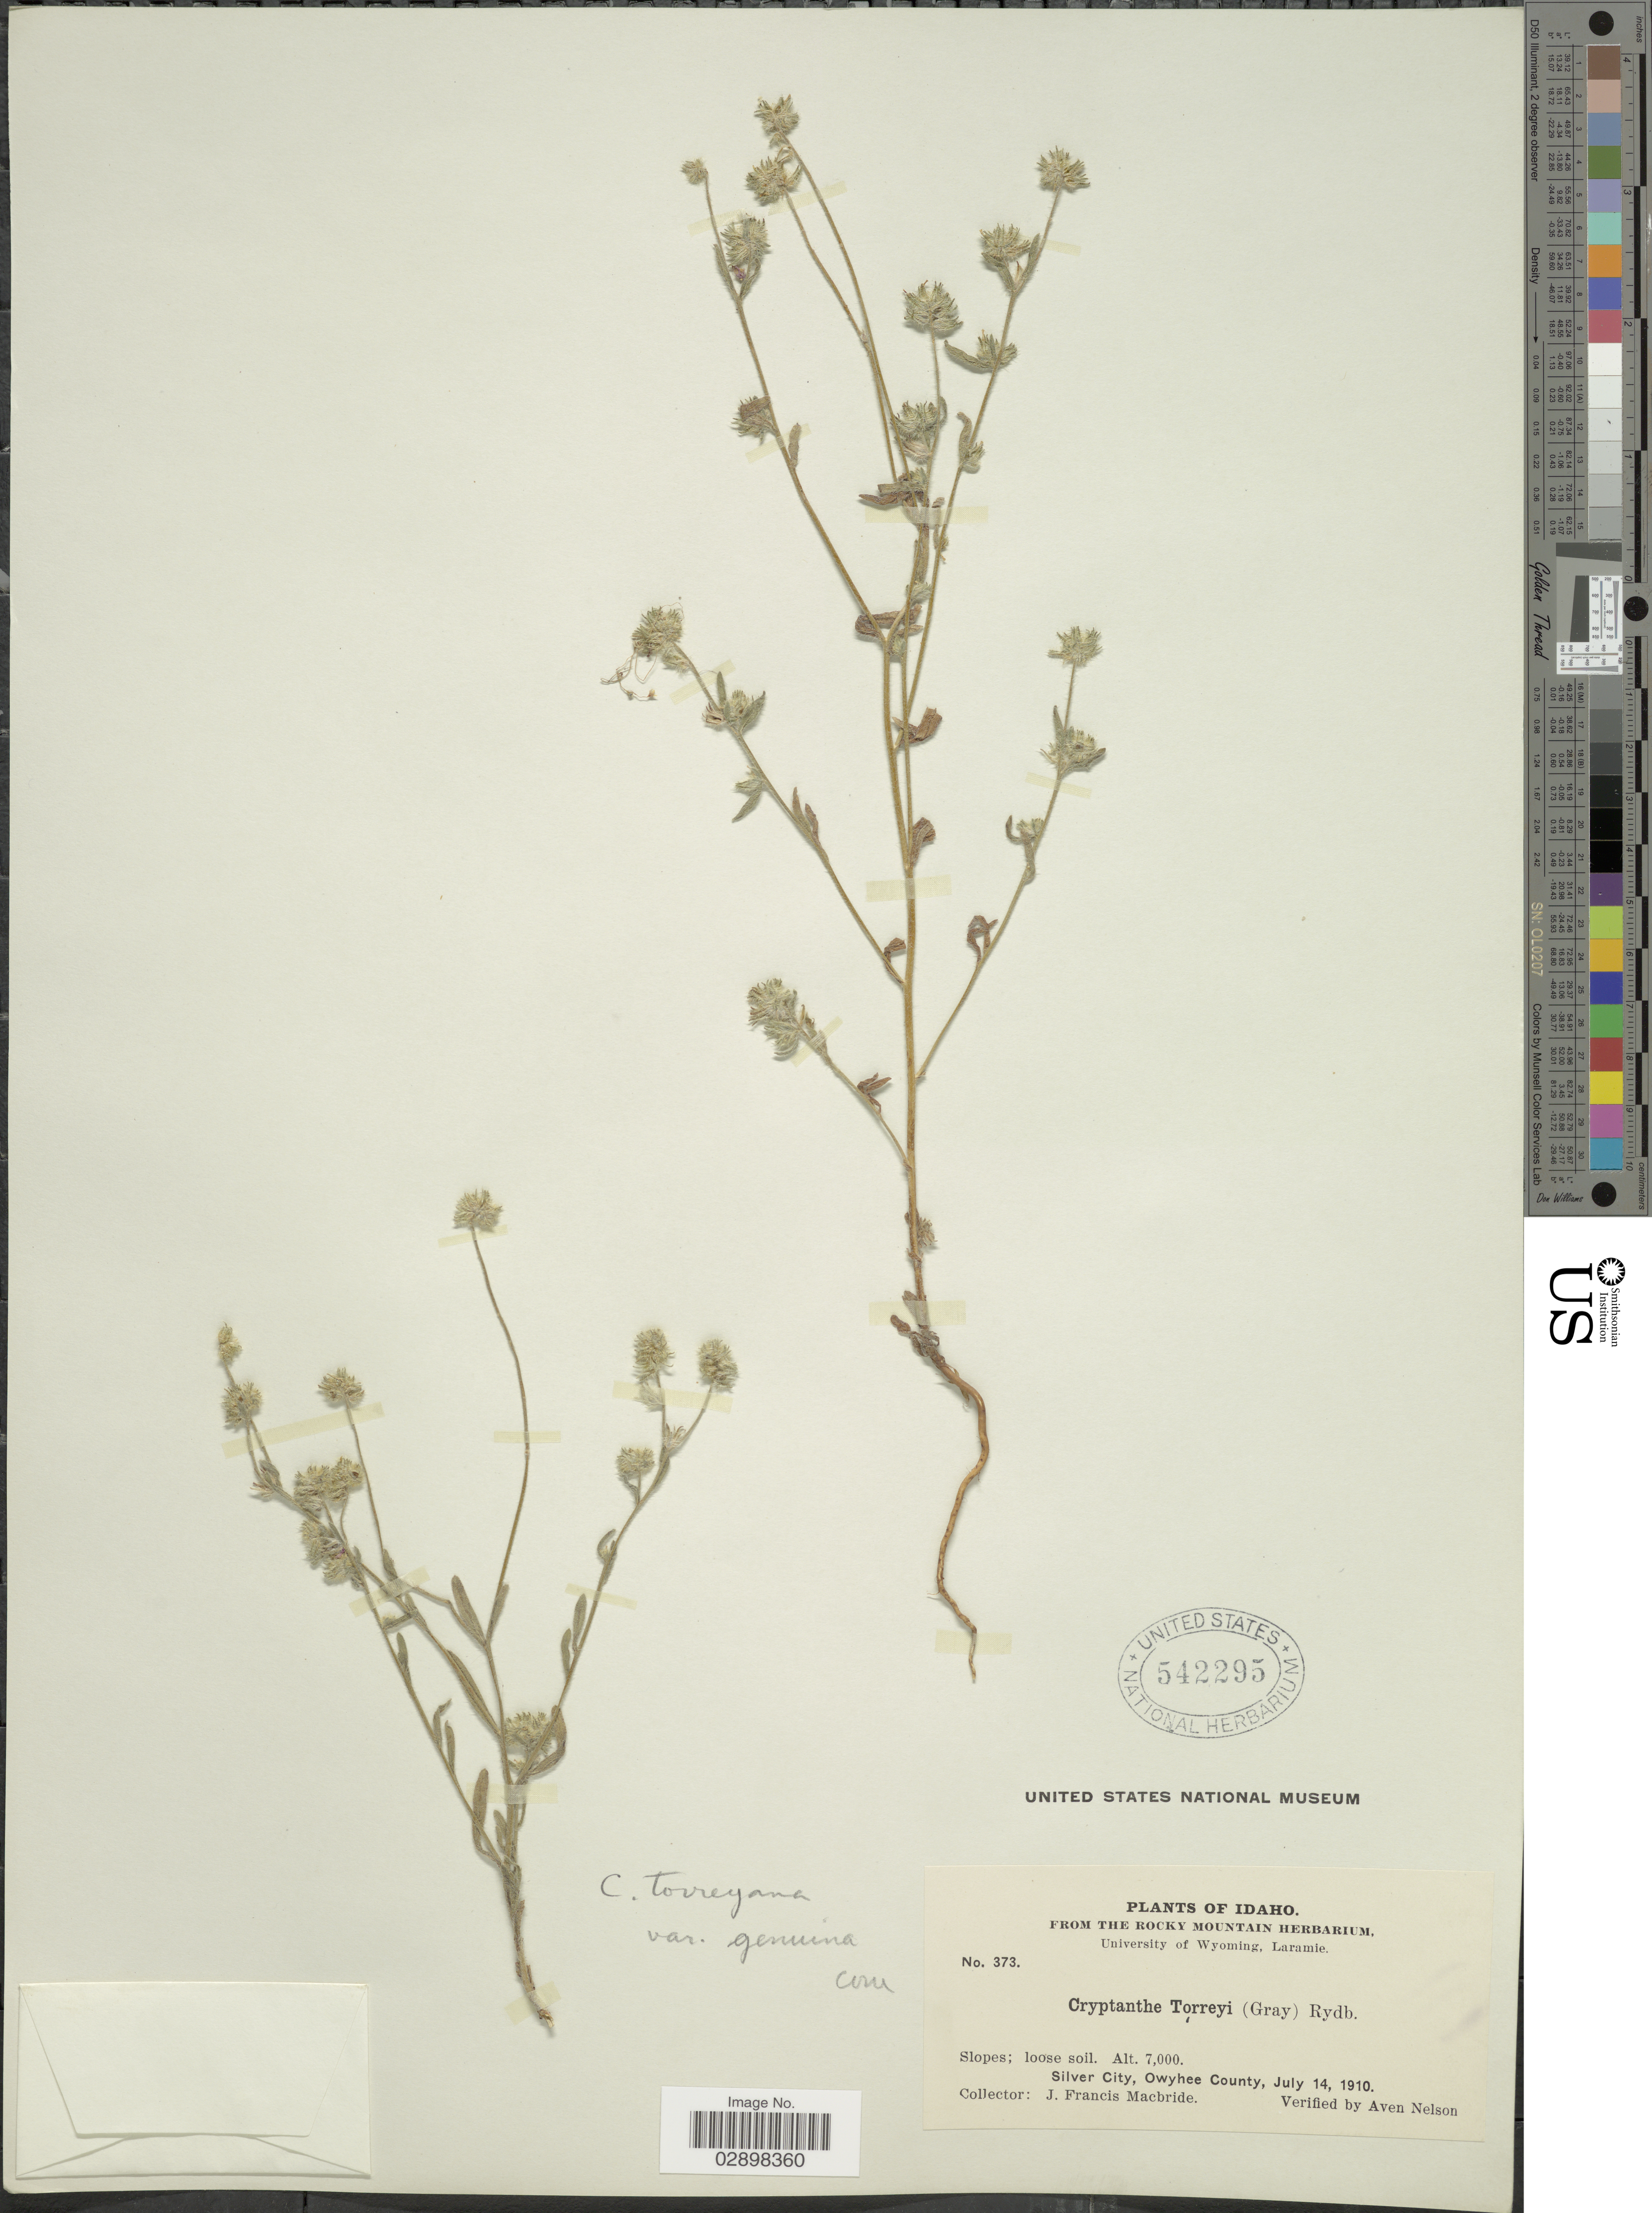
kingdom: Plantae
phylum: Tracheophyta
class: Magnoliopsida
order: Boraginales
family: Boraginaceae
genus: Cryptantha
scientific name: Cryptantha torreyana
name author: (A. Gray) S.W. Greene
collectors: J. F. Macbride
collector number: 373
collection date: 1910-07-14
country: United States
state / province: Idaho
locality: Silver City, Owyhee County.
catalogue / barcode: US 542295